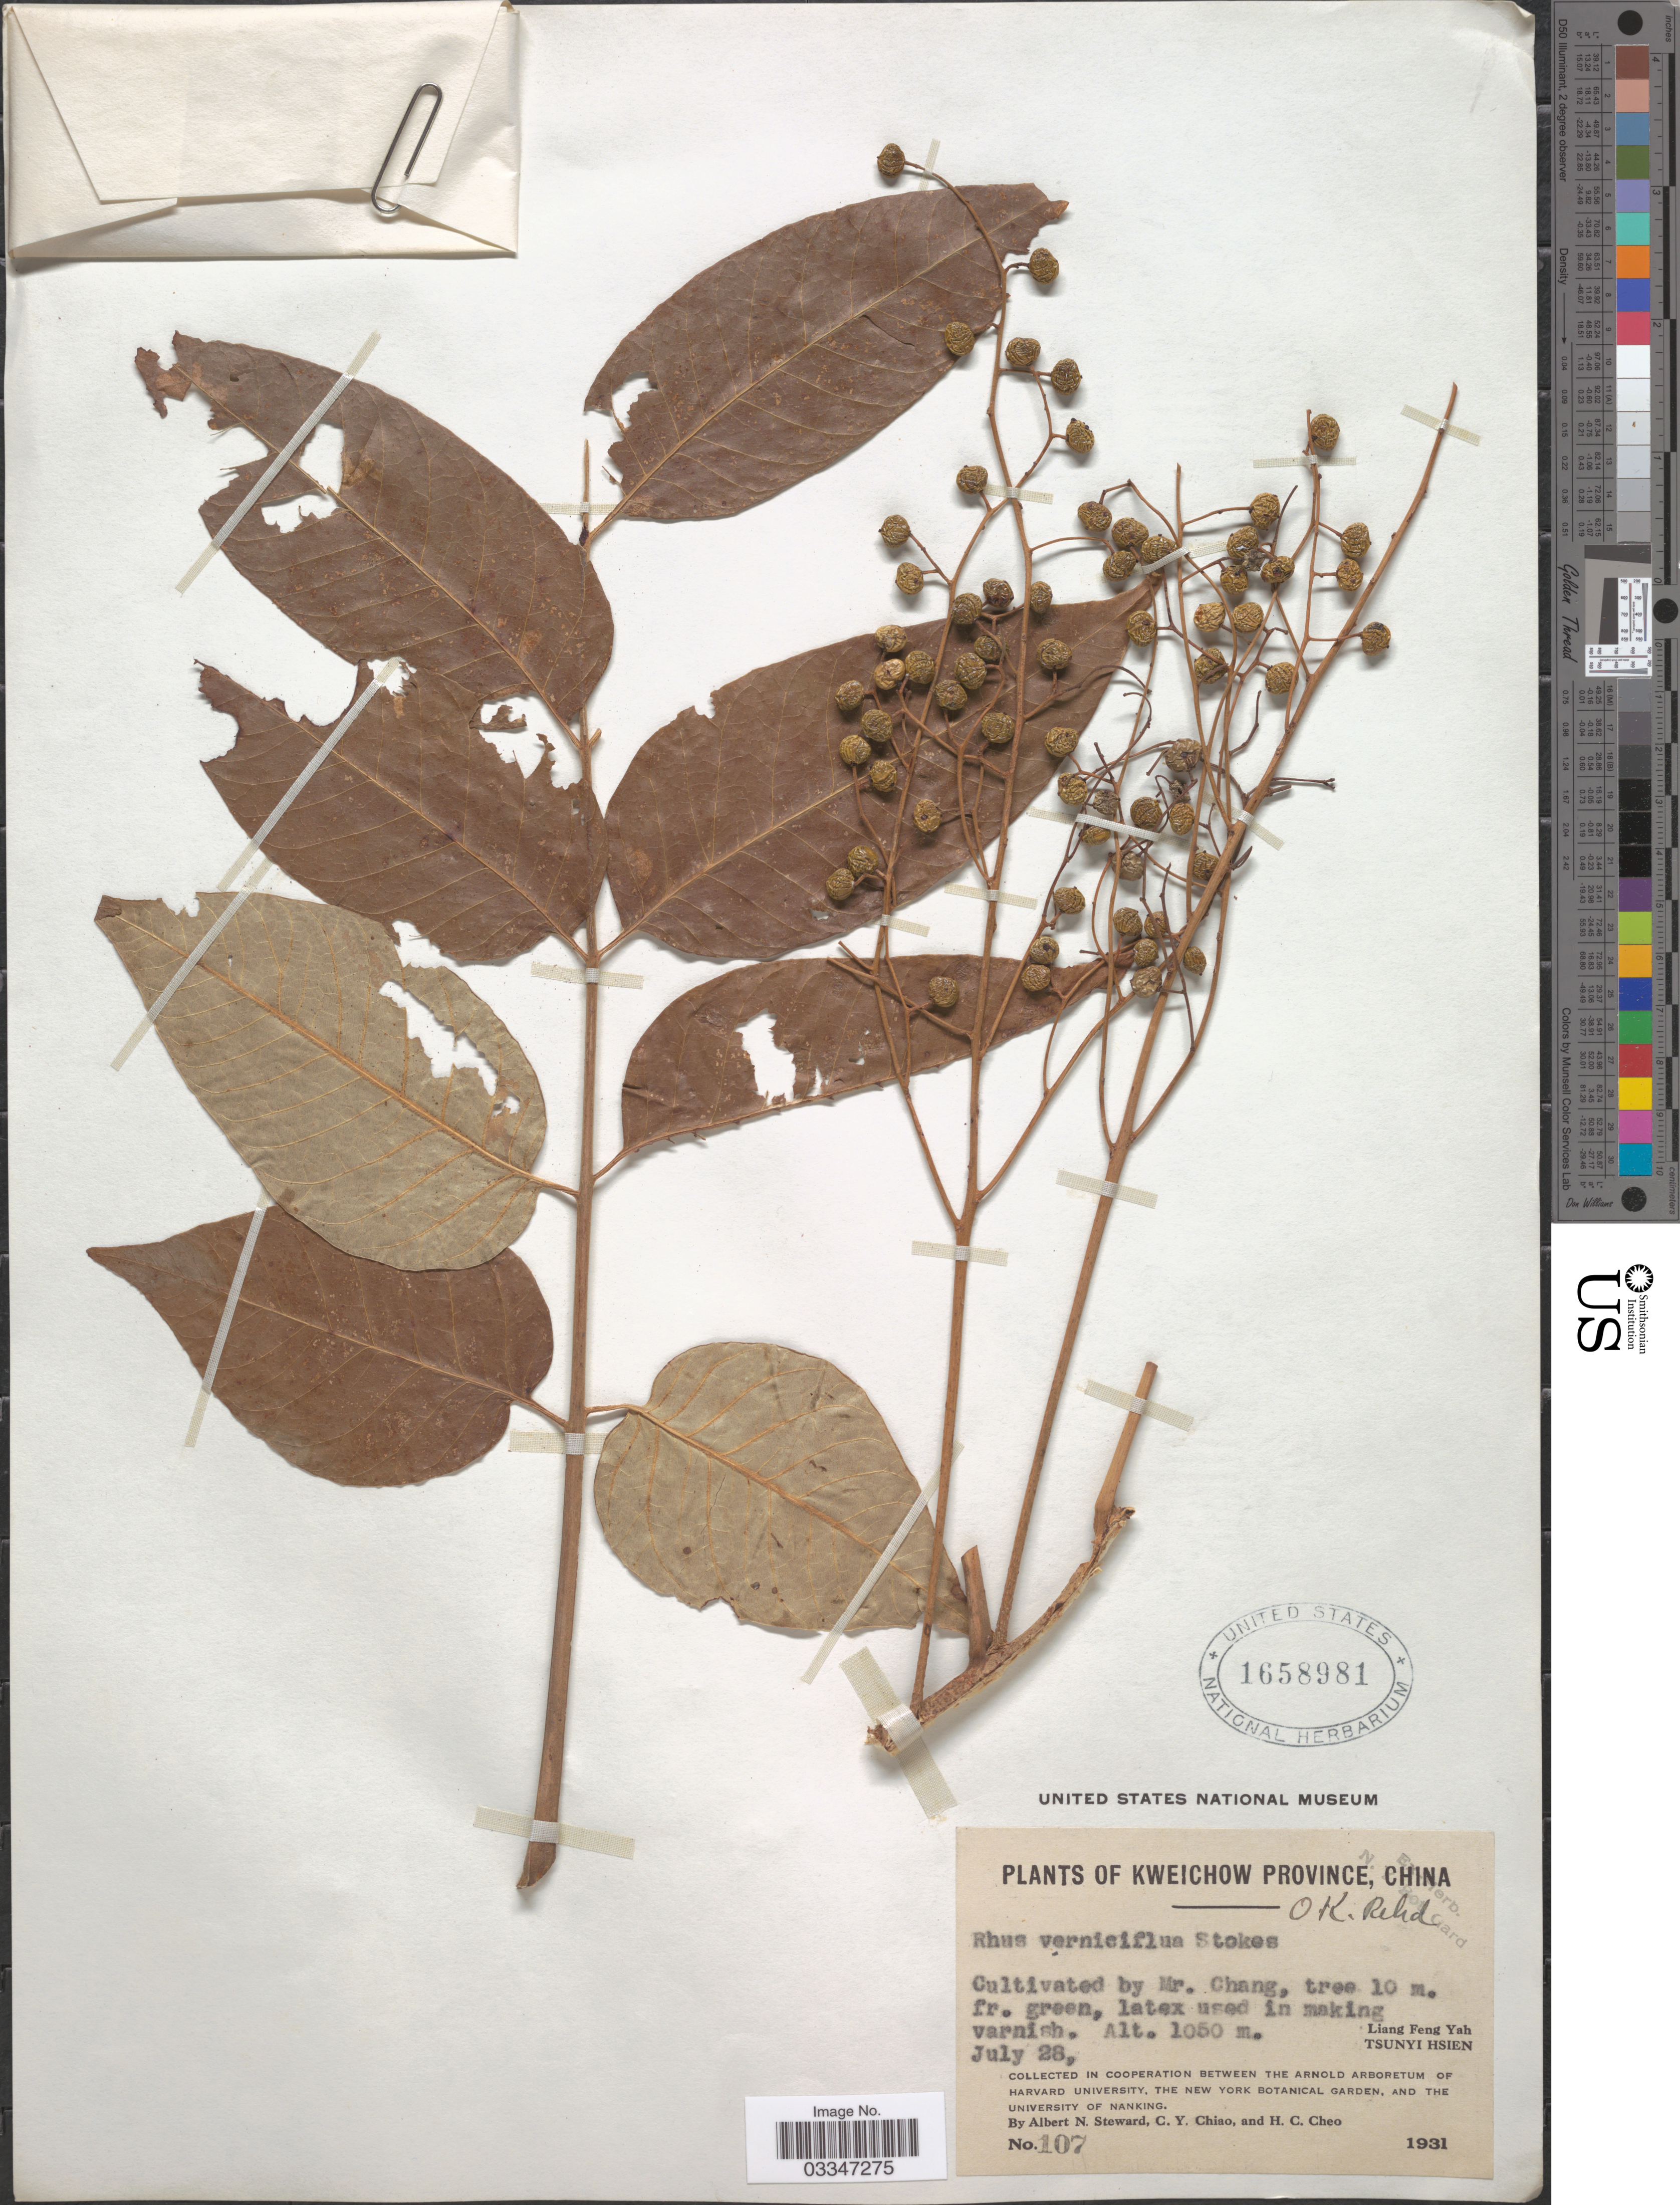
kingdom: Plantae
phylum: Tracheophyta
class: Magnoliopsida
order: Sapindales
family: Anacardiaceae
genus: Rhus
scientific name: Rhus verniciflua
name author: Stokes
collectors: A. N. Steward, C. Y. Chiao & H. Cheo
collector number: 107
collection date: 1931-07-28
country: China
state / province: Guizhou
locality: Kweichow Province. Liang Feng Yah. Tsunyi Hsien.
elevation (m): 1050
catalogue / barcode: US 1658981